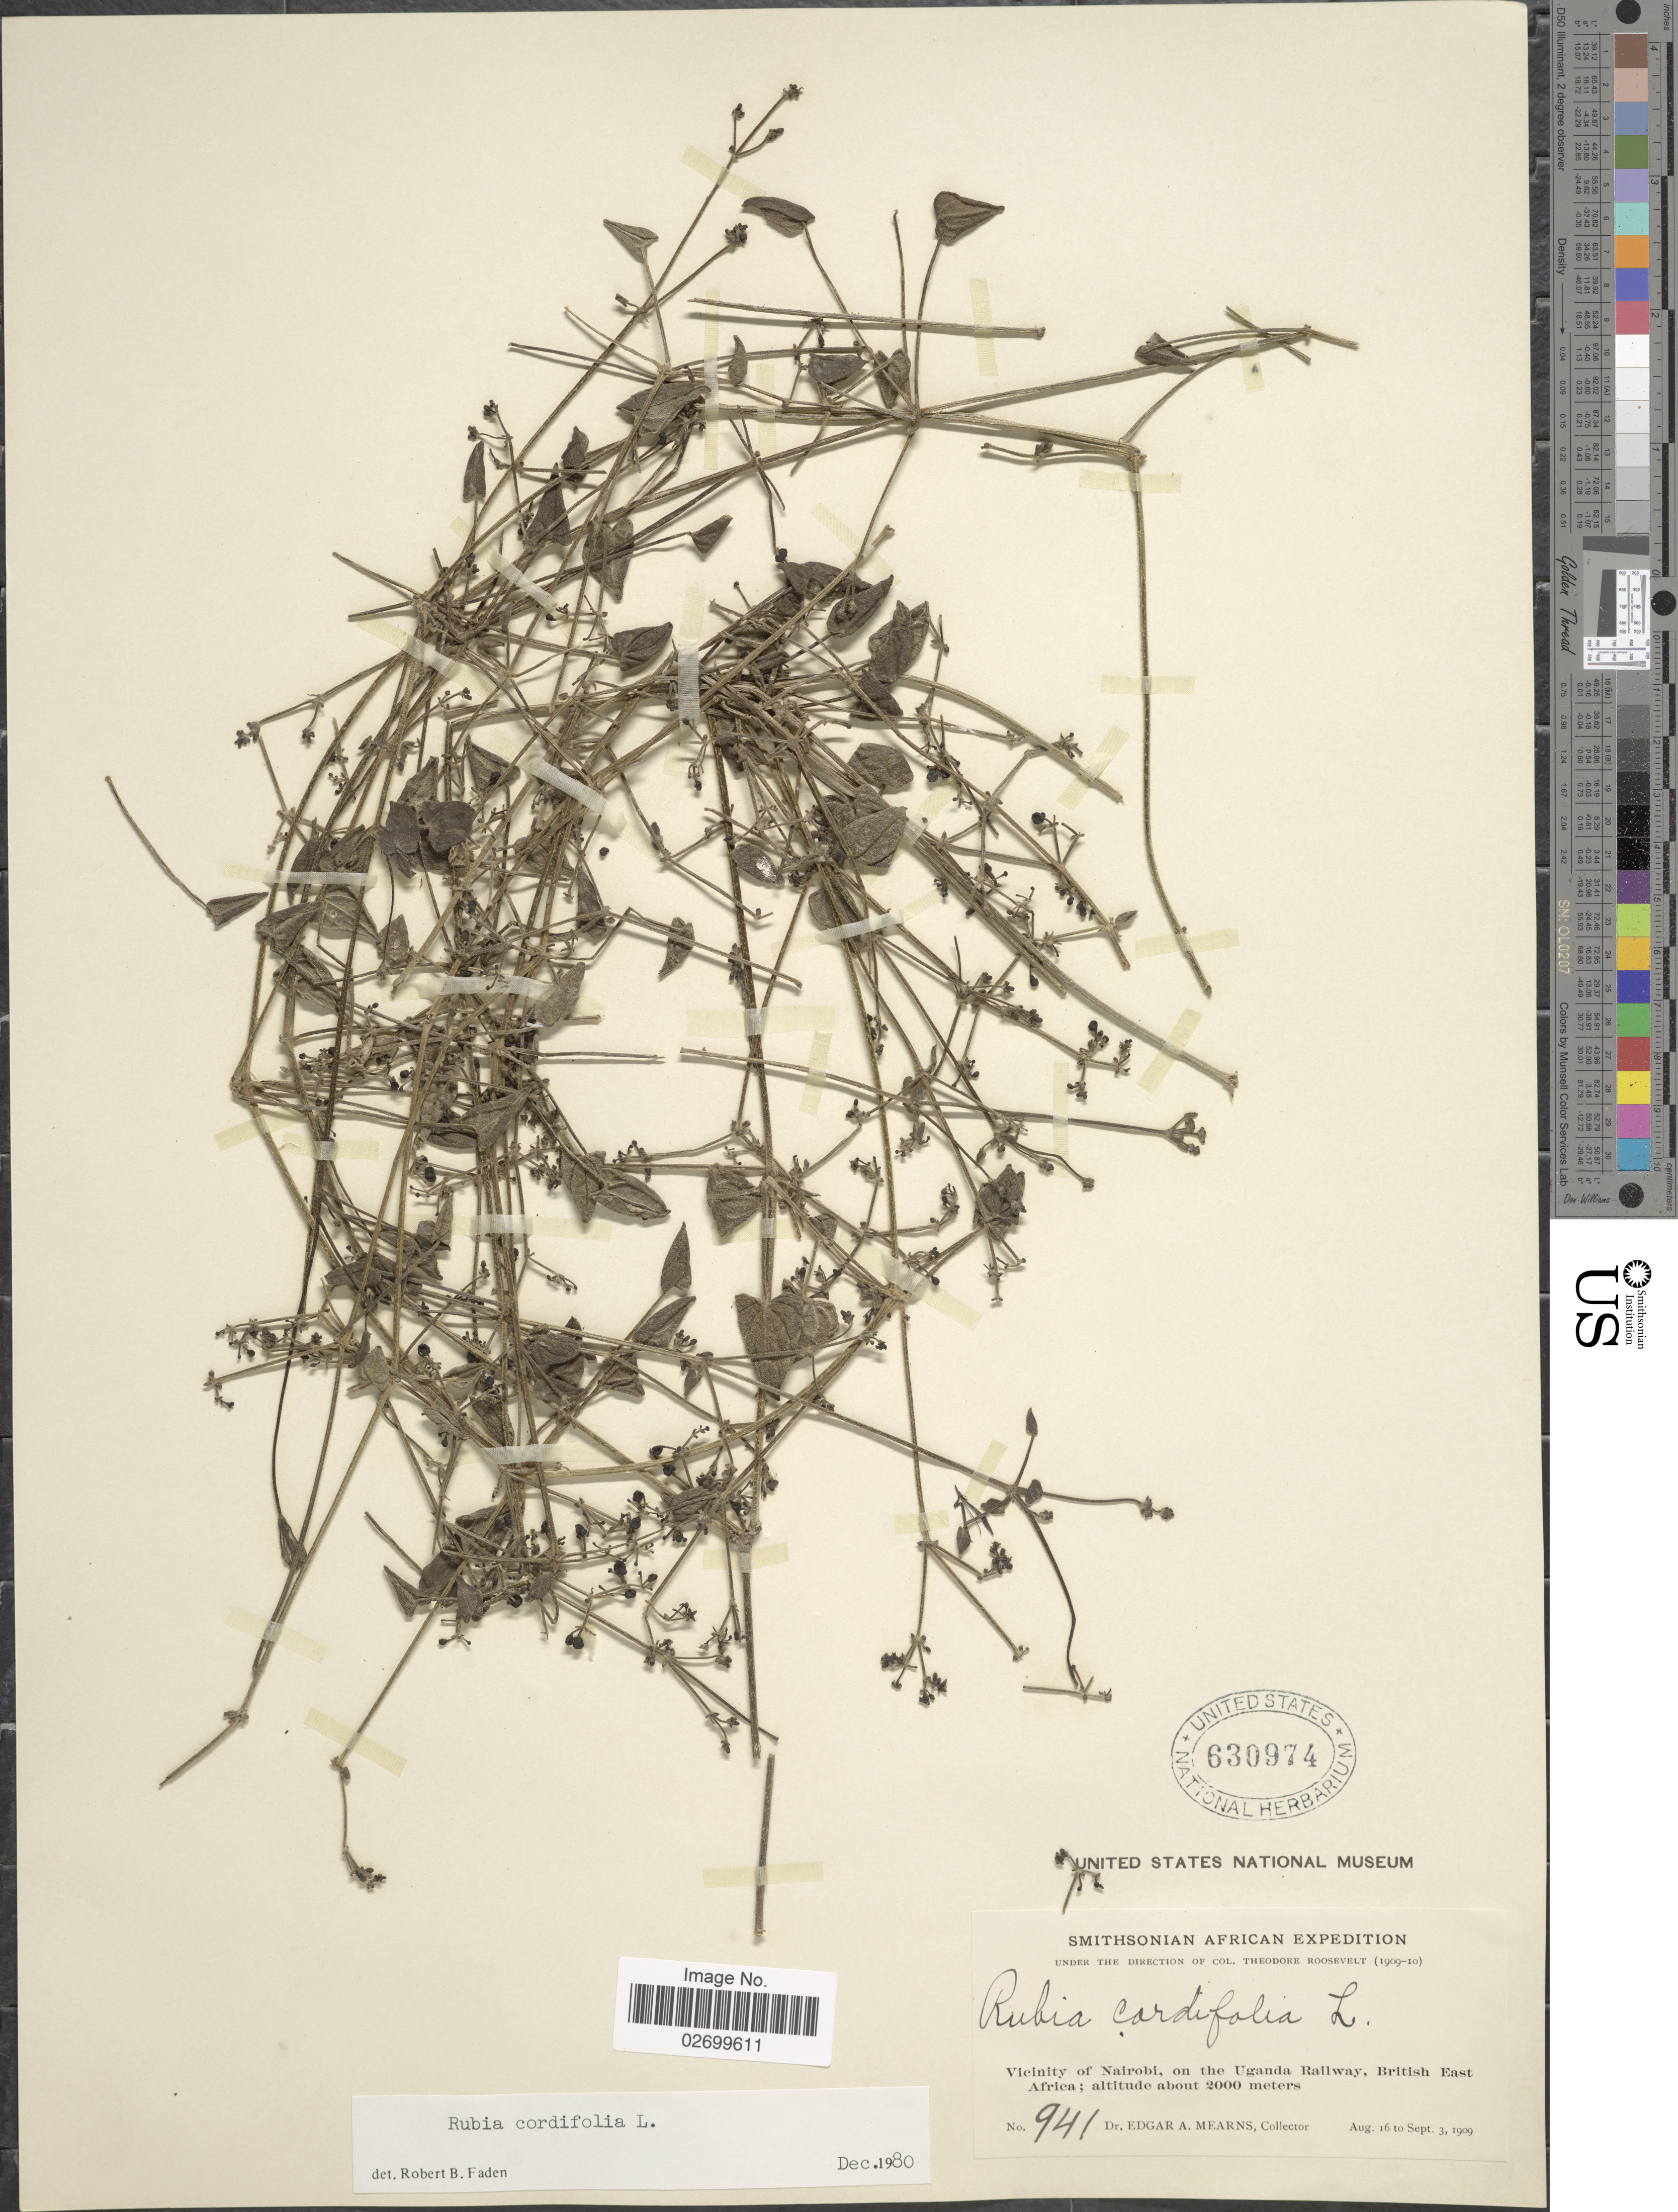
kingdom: Plantae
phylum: Tracheophyta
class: Magnoliopsida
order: Gentianales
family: Rubiaceae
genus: Rubia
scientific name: Rubia cordifolia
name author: L.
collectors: E. A. Mearns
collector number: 941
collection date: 1909-08-16/1909-09-03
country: Kenya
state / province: Nairobi Area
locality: Vicinity of Nairobi, on the Uganda Railway, British East Africa.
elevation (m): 2000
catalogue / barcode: US 630974